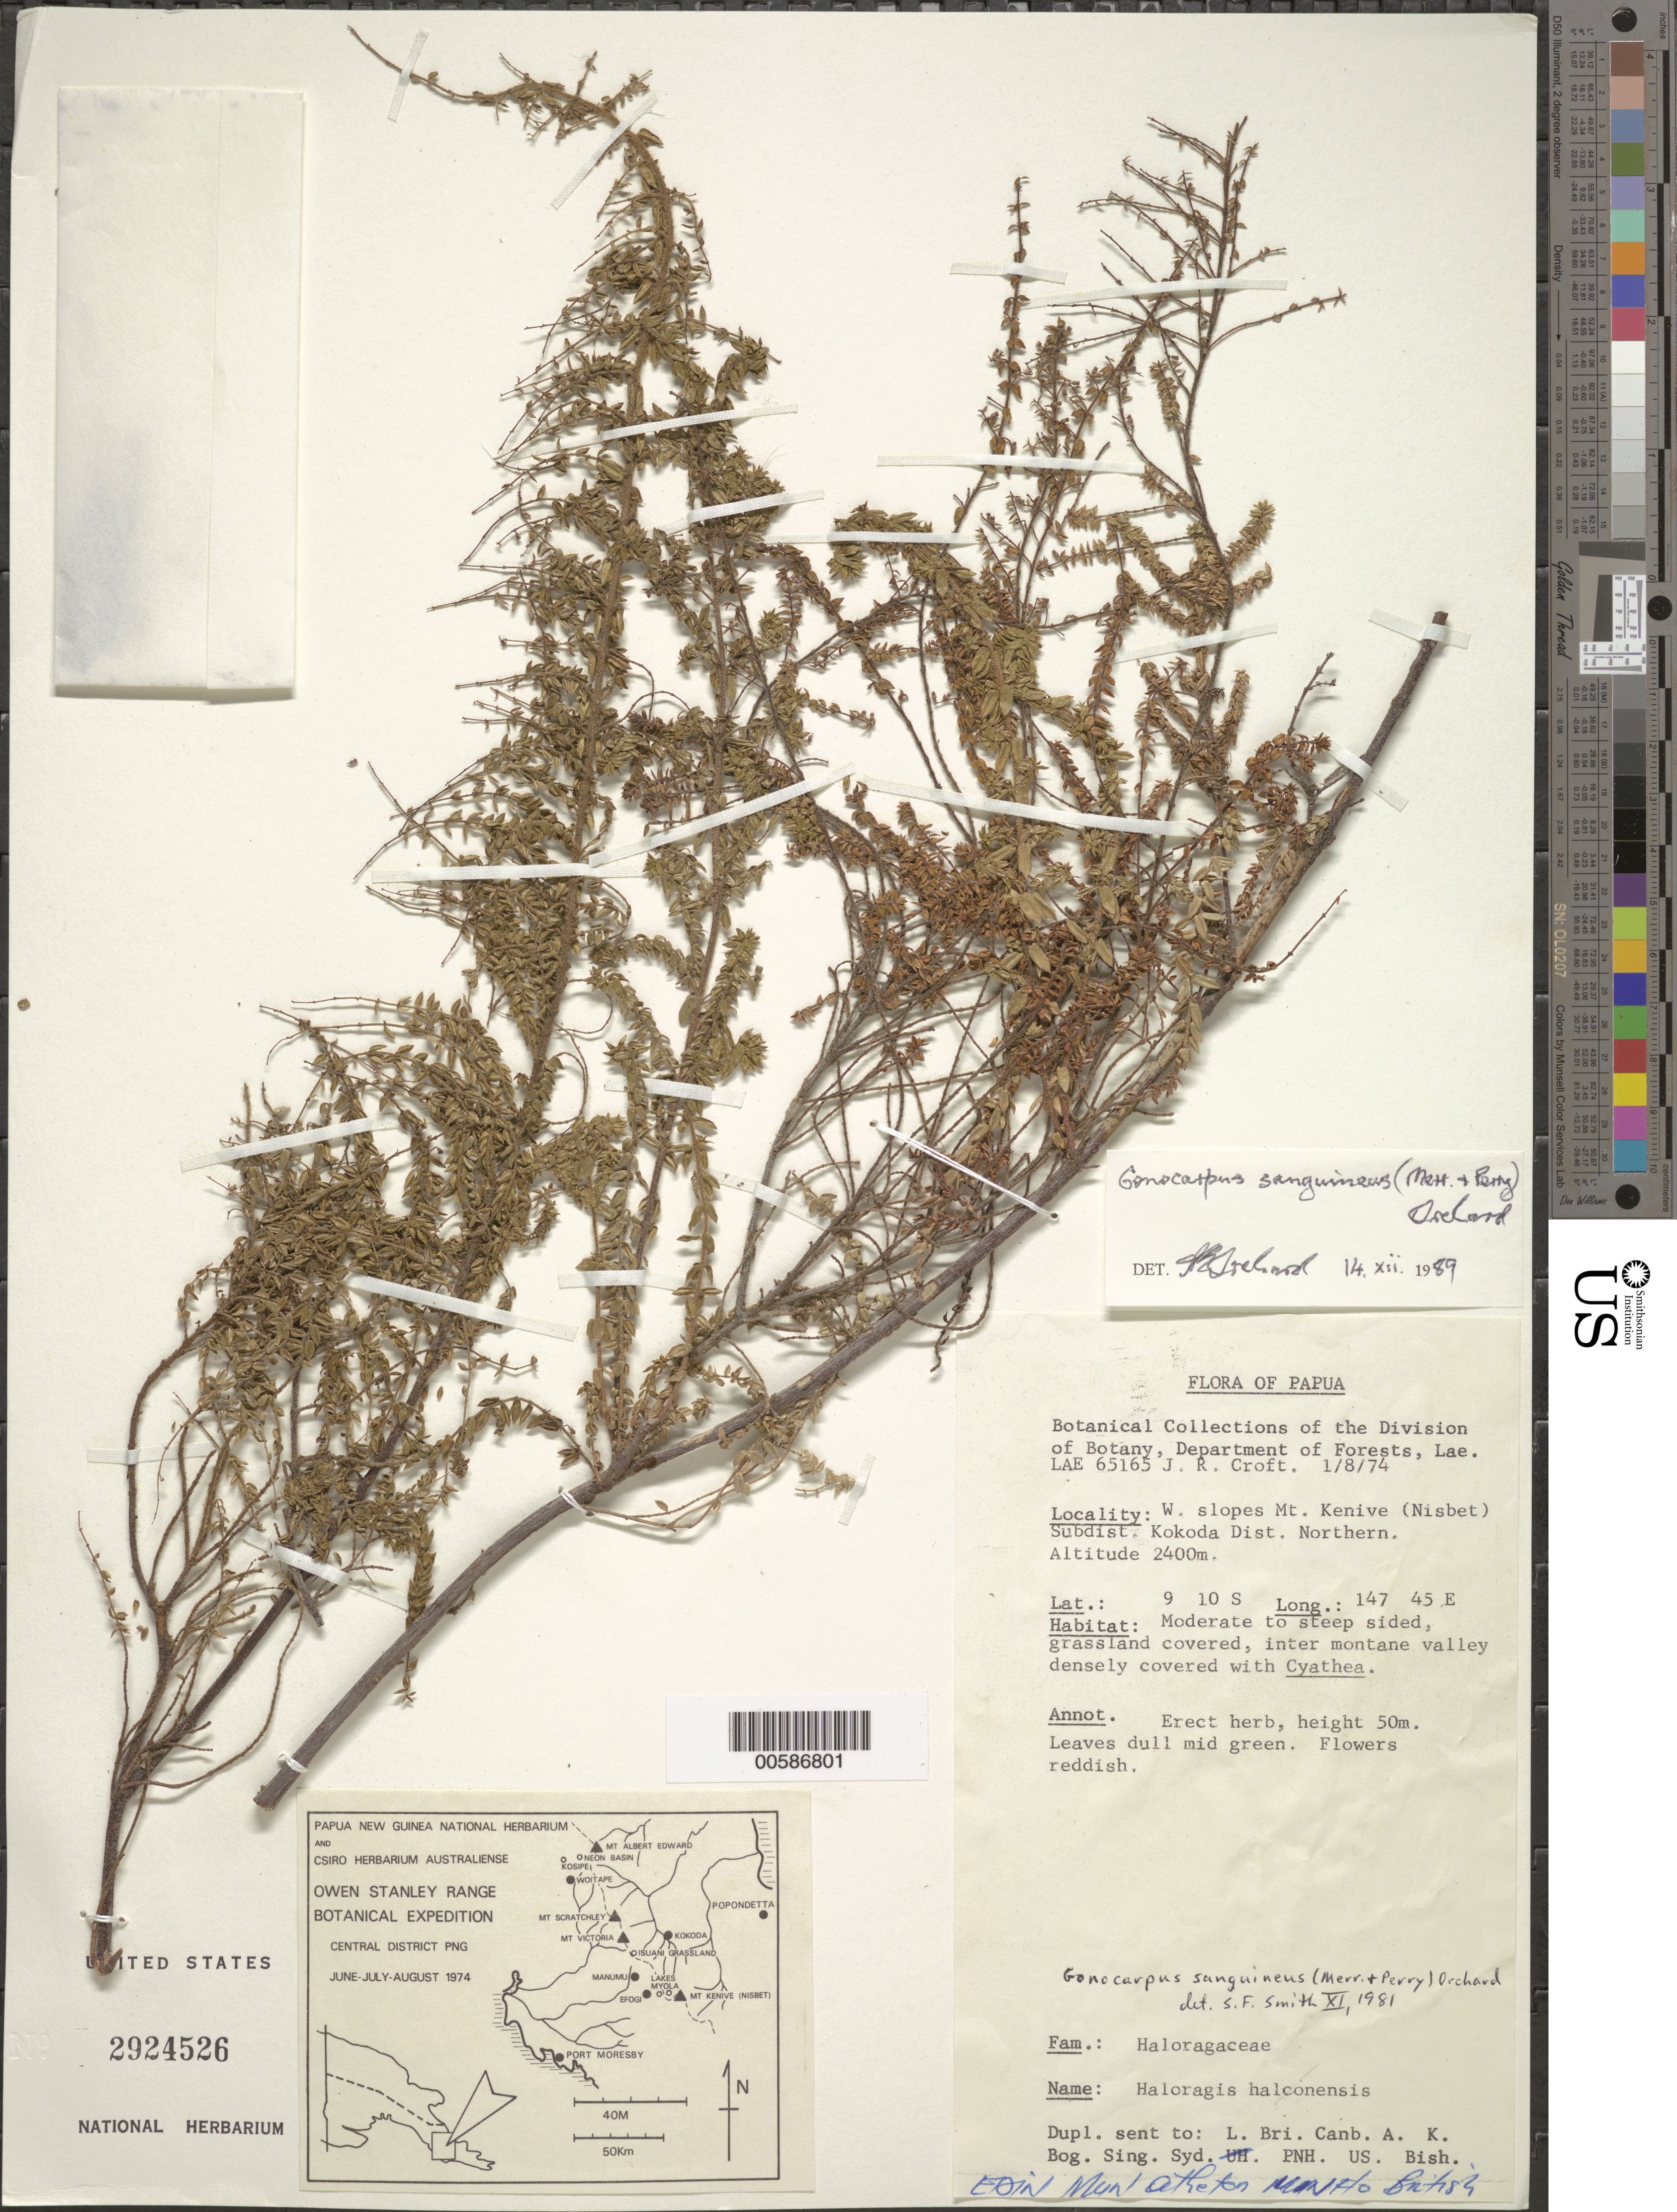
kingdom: Plantae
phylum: Tracheophyta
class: Magnoliopsida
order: Saxifragales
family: Haloragaceae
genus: Gonocarpus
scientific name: Gonocarpus sanguineus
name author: (Merr. & L.M. Perry) Orchard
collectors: J. R. Croft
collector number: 65165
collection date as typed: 01 Aug 1974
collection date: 1974-08-01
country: Papua New Guinea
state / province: Northern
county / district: Kokoda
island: New Guinea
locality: W of Mt. Kenive, Kokoda Dist.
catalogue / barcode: US 2924526